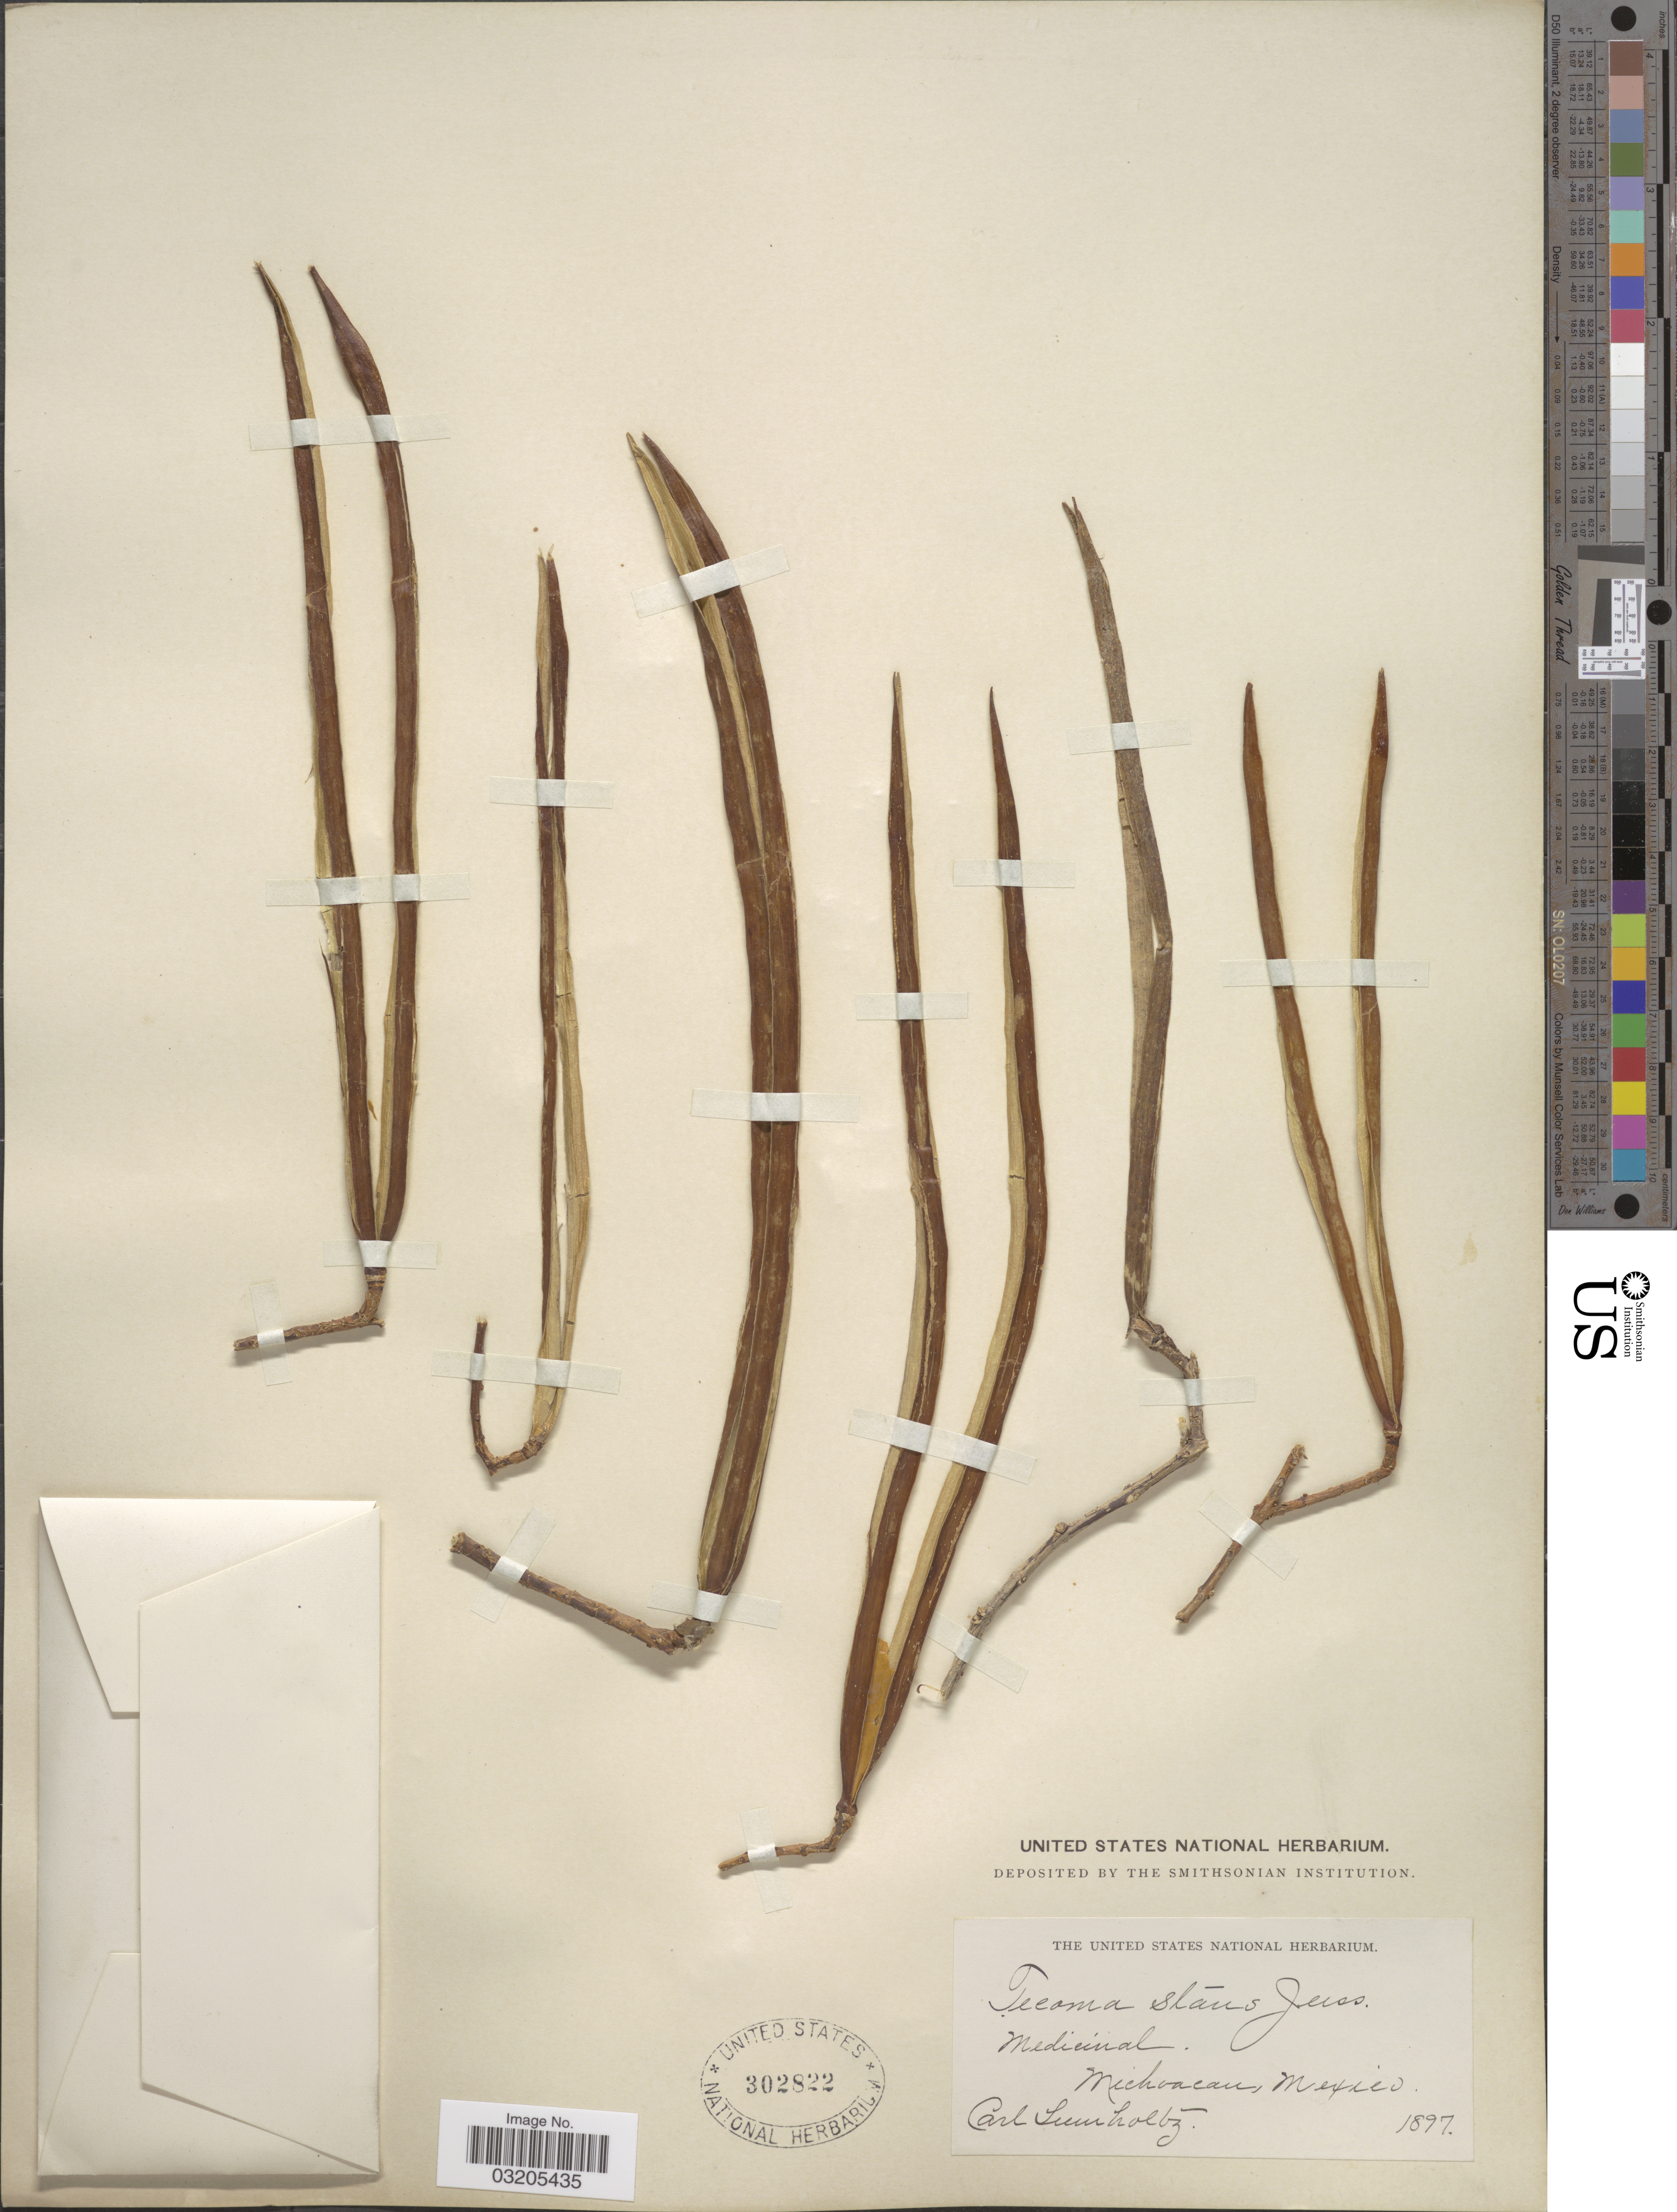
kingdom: Plantae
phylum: Tracheophyta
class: Magnoliopsida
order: Lamiales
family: Bignoniaceae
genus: Tecoma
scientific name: Tecoma stans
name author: (L.) Juss. ex Kunth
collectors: C. Lumholtz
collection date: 1897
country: Mexico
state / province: Michoacán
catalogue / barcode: US 302822